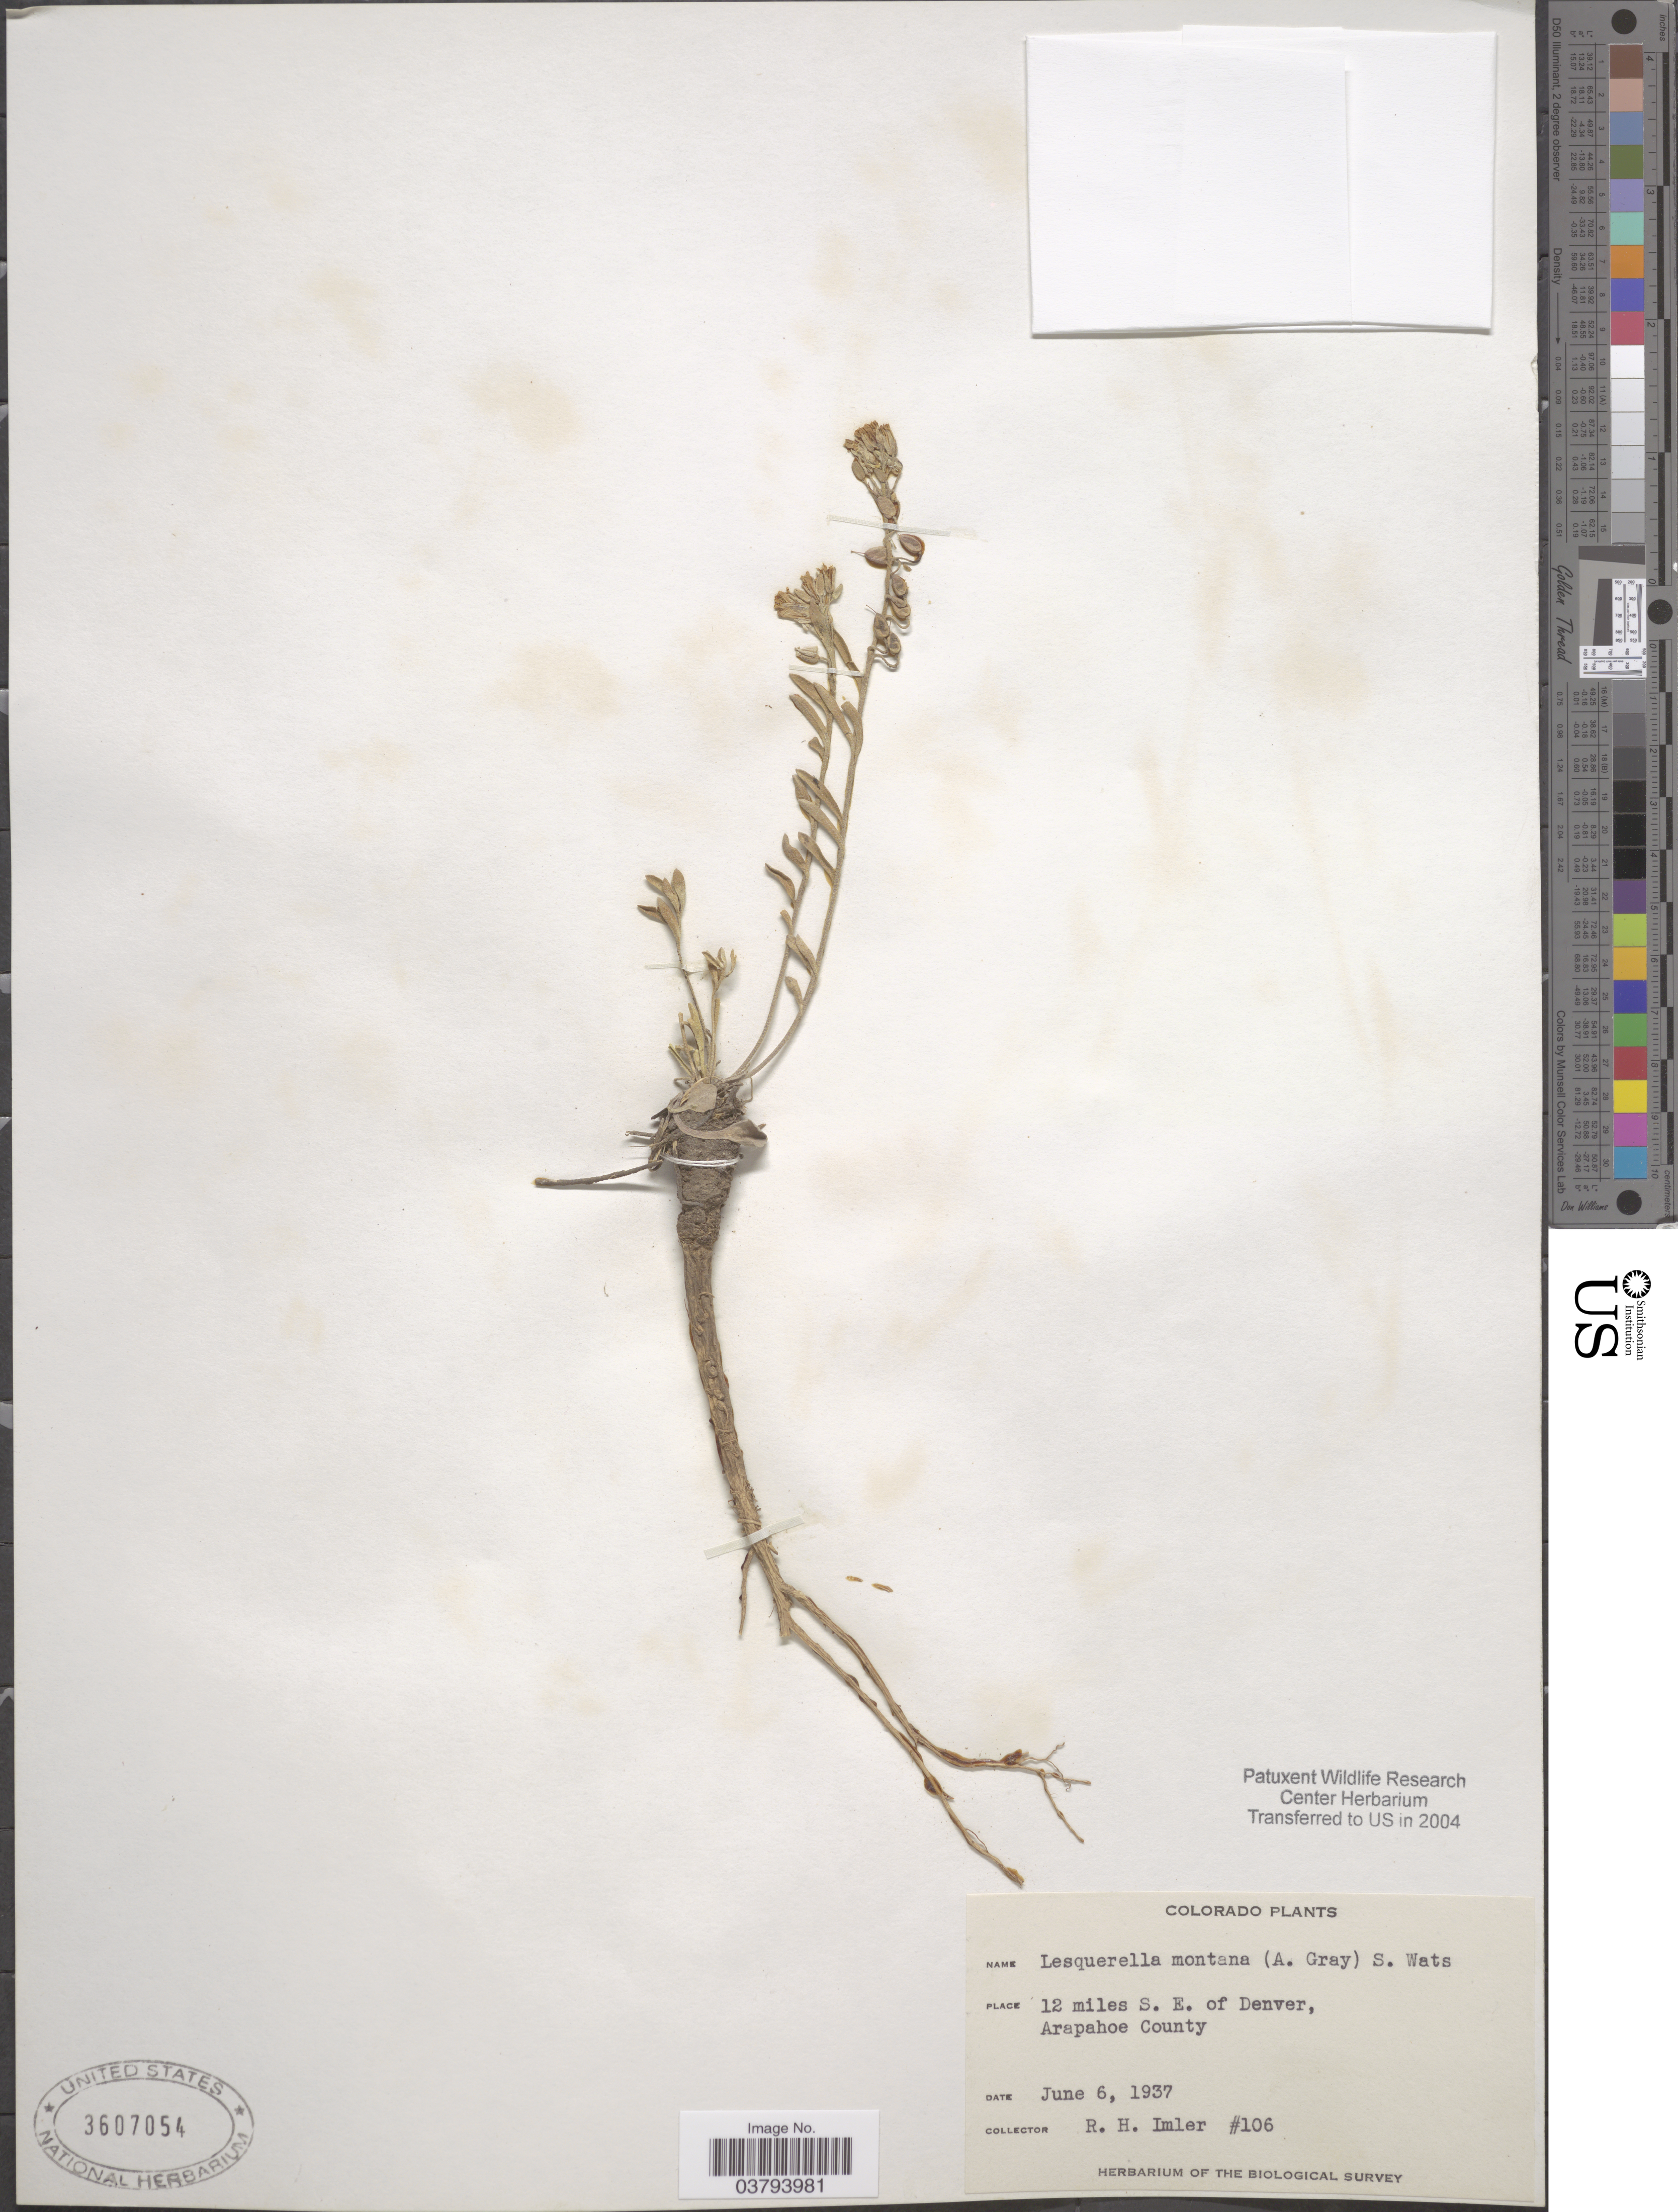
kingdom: Plantae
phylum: Tracheophyta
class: Magnoliopsida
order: Brassicales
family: Brassicaceae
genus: Lesquerella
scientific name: Lesquerella montana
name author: (A. Gray) S. Watson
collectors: R. Imler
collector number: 106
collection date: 1937-06-06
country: United States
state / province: Colorado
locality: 12 miles S. E. of Denver, Arapahoe County.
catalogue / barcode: US 3607054